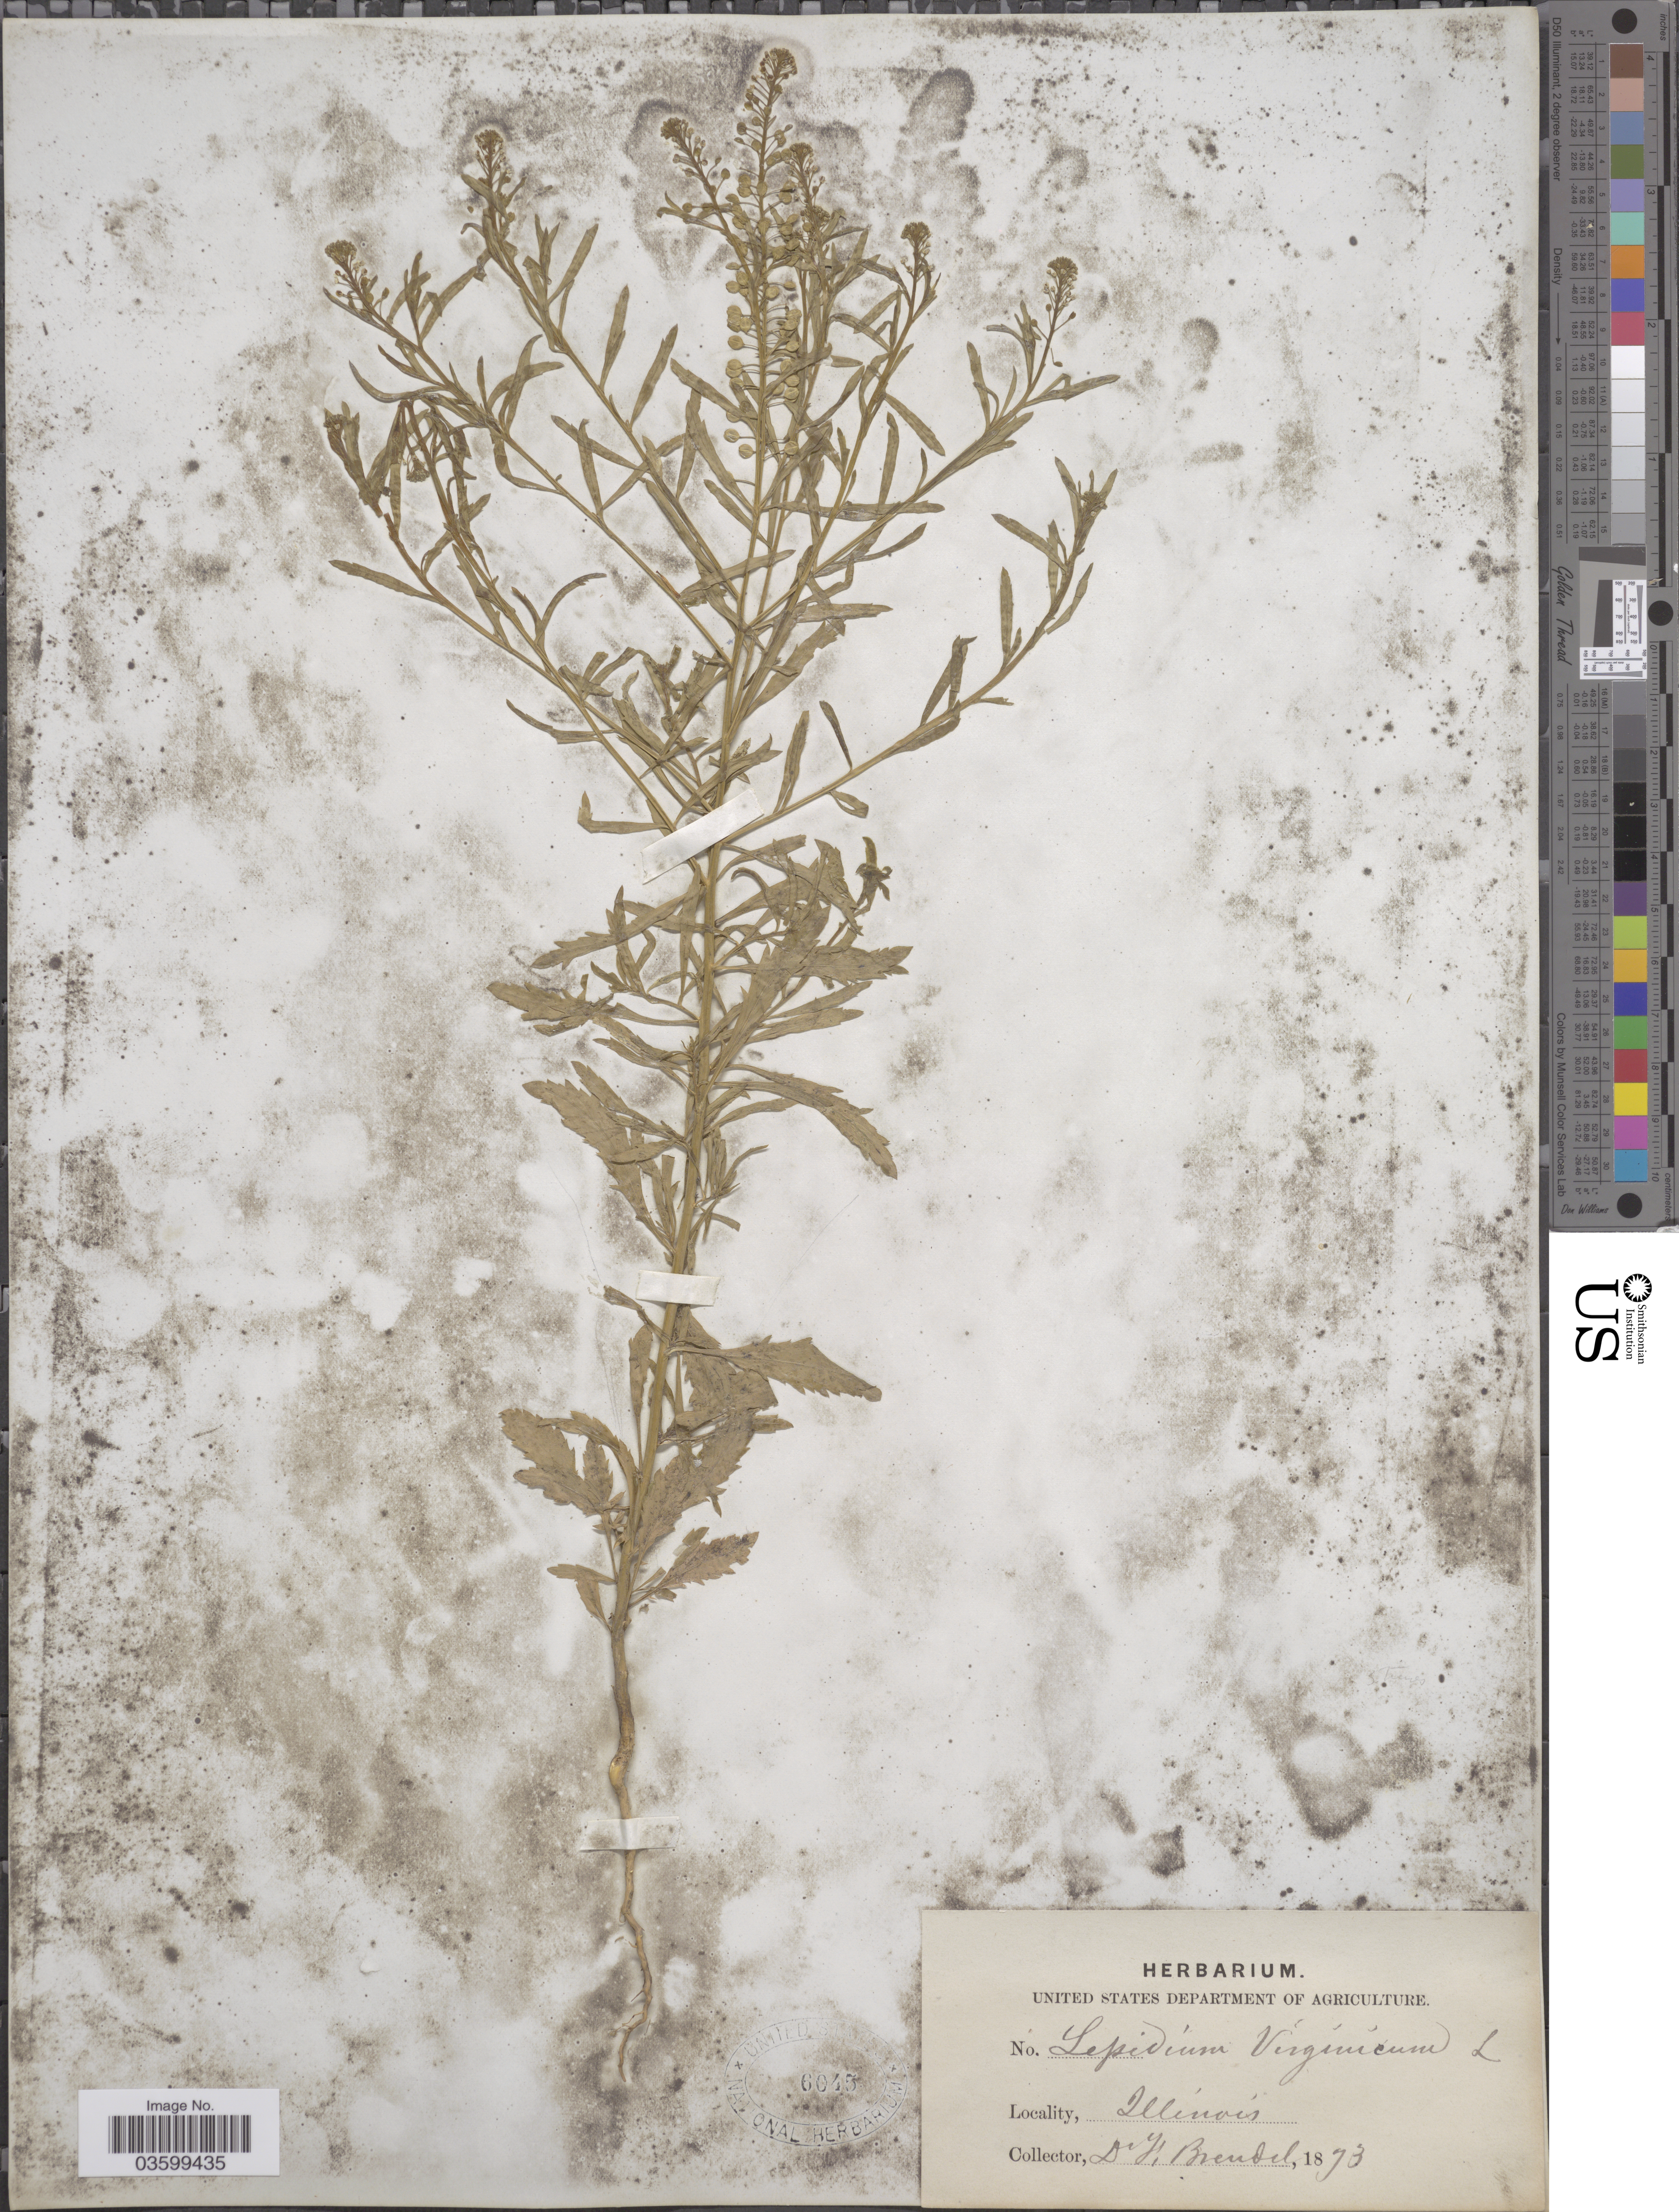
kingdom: Plantae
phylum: Tracheophyta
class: Magnoliopsida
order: Brassicales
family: Brassicaceae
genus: Lepidium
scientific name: Lepidium virginicum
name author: L.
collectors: F. Brendel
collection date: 1873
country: United States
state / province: Illinois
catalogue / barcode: US 6045